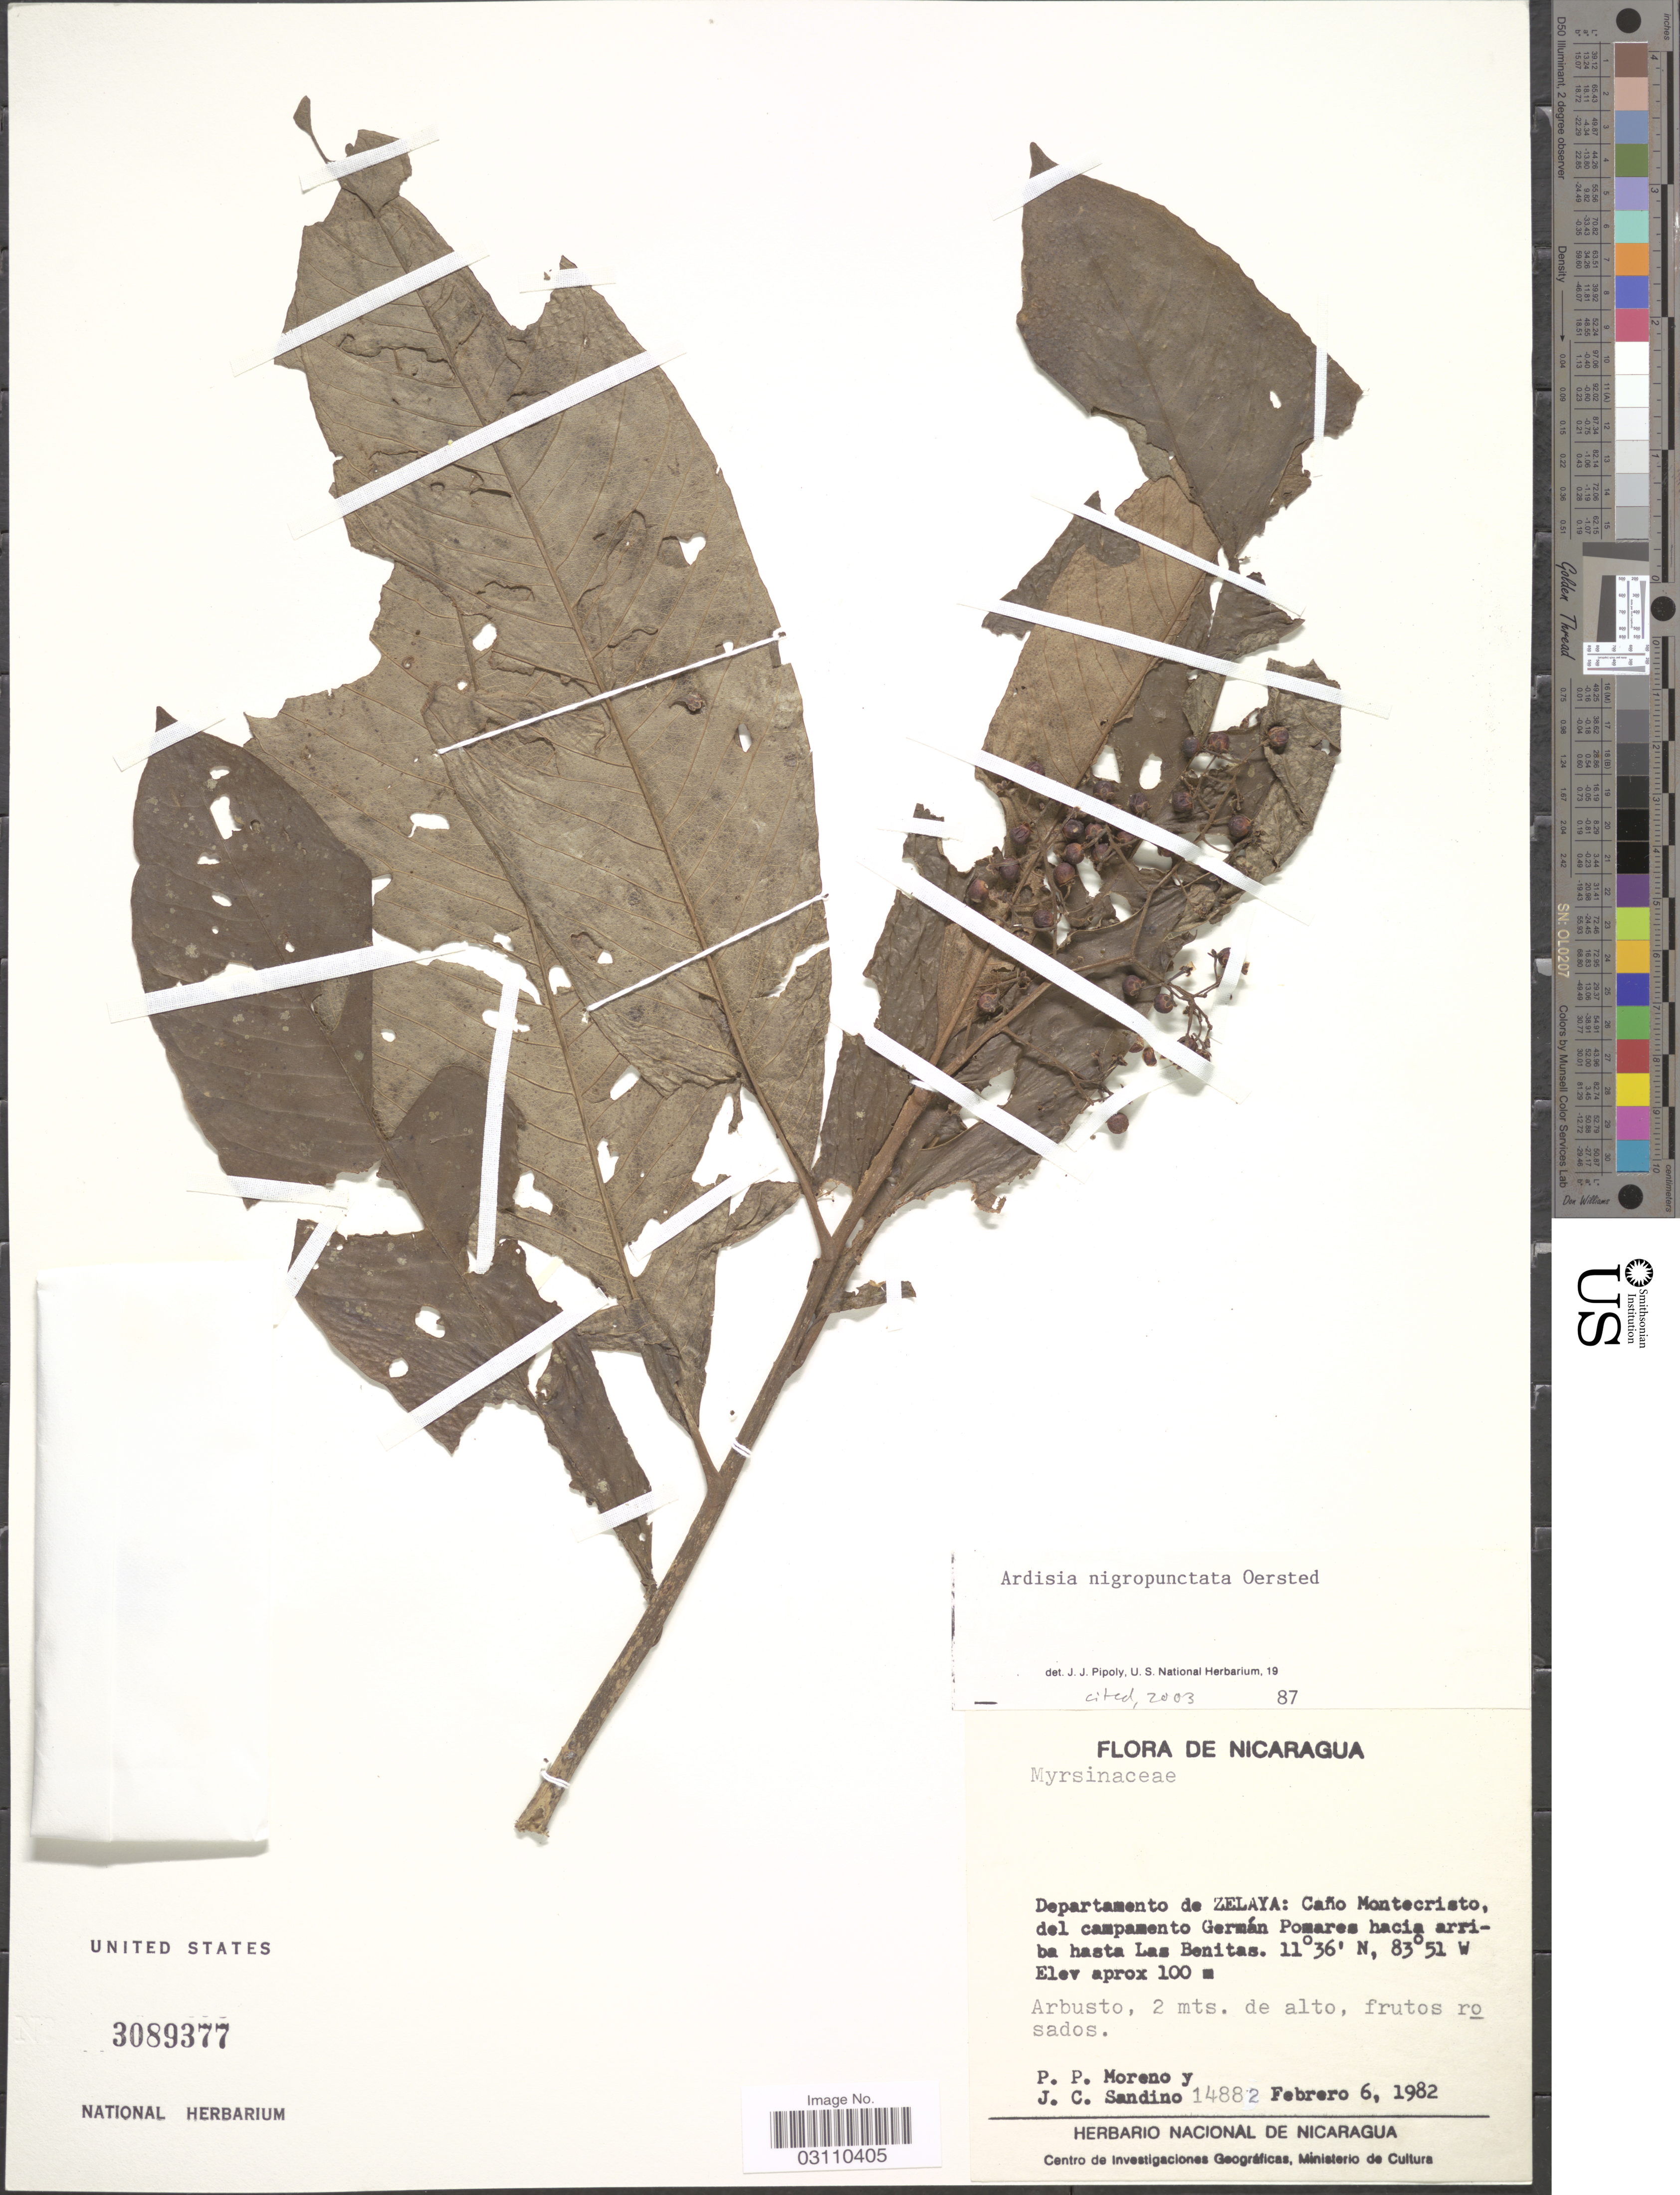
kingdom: Plantae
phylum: Tracheophyta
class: Magnoliopsida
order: Ericales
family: Primulaceae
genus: Ardisia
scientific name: Ardisia nigropunctata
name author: Oerst.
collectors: P. Moreno & J. Sandino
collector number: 14882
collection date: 1982-02-06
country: Nicaragua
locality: Departamento de Zelaya: Caño Montecristo, del campamento Germán Pomares hacia arriba hasta Las Benitas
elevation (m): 100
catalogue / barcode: US 3089377